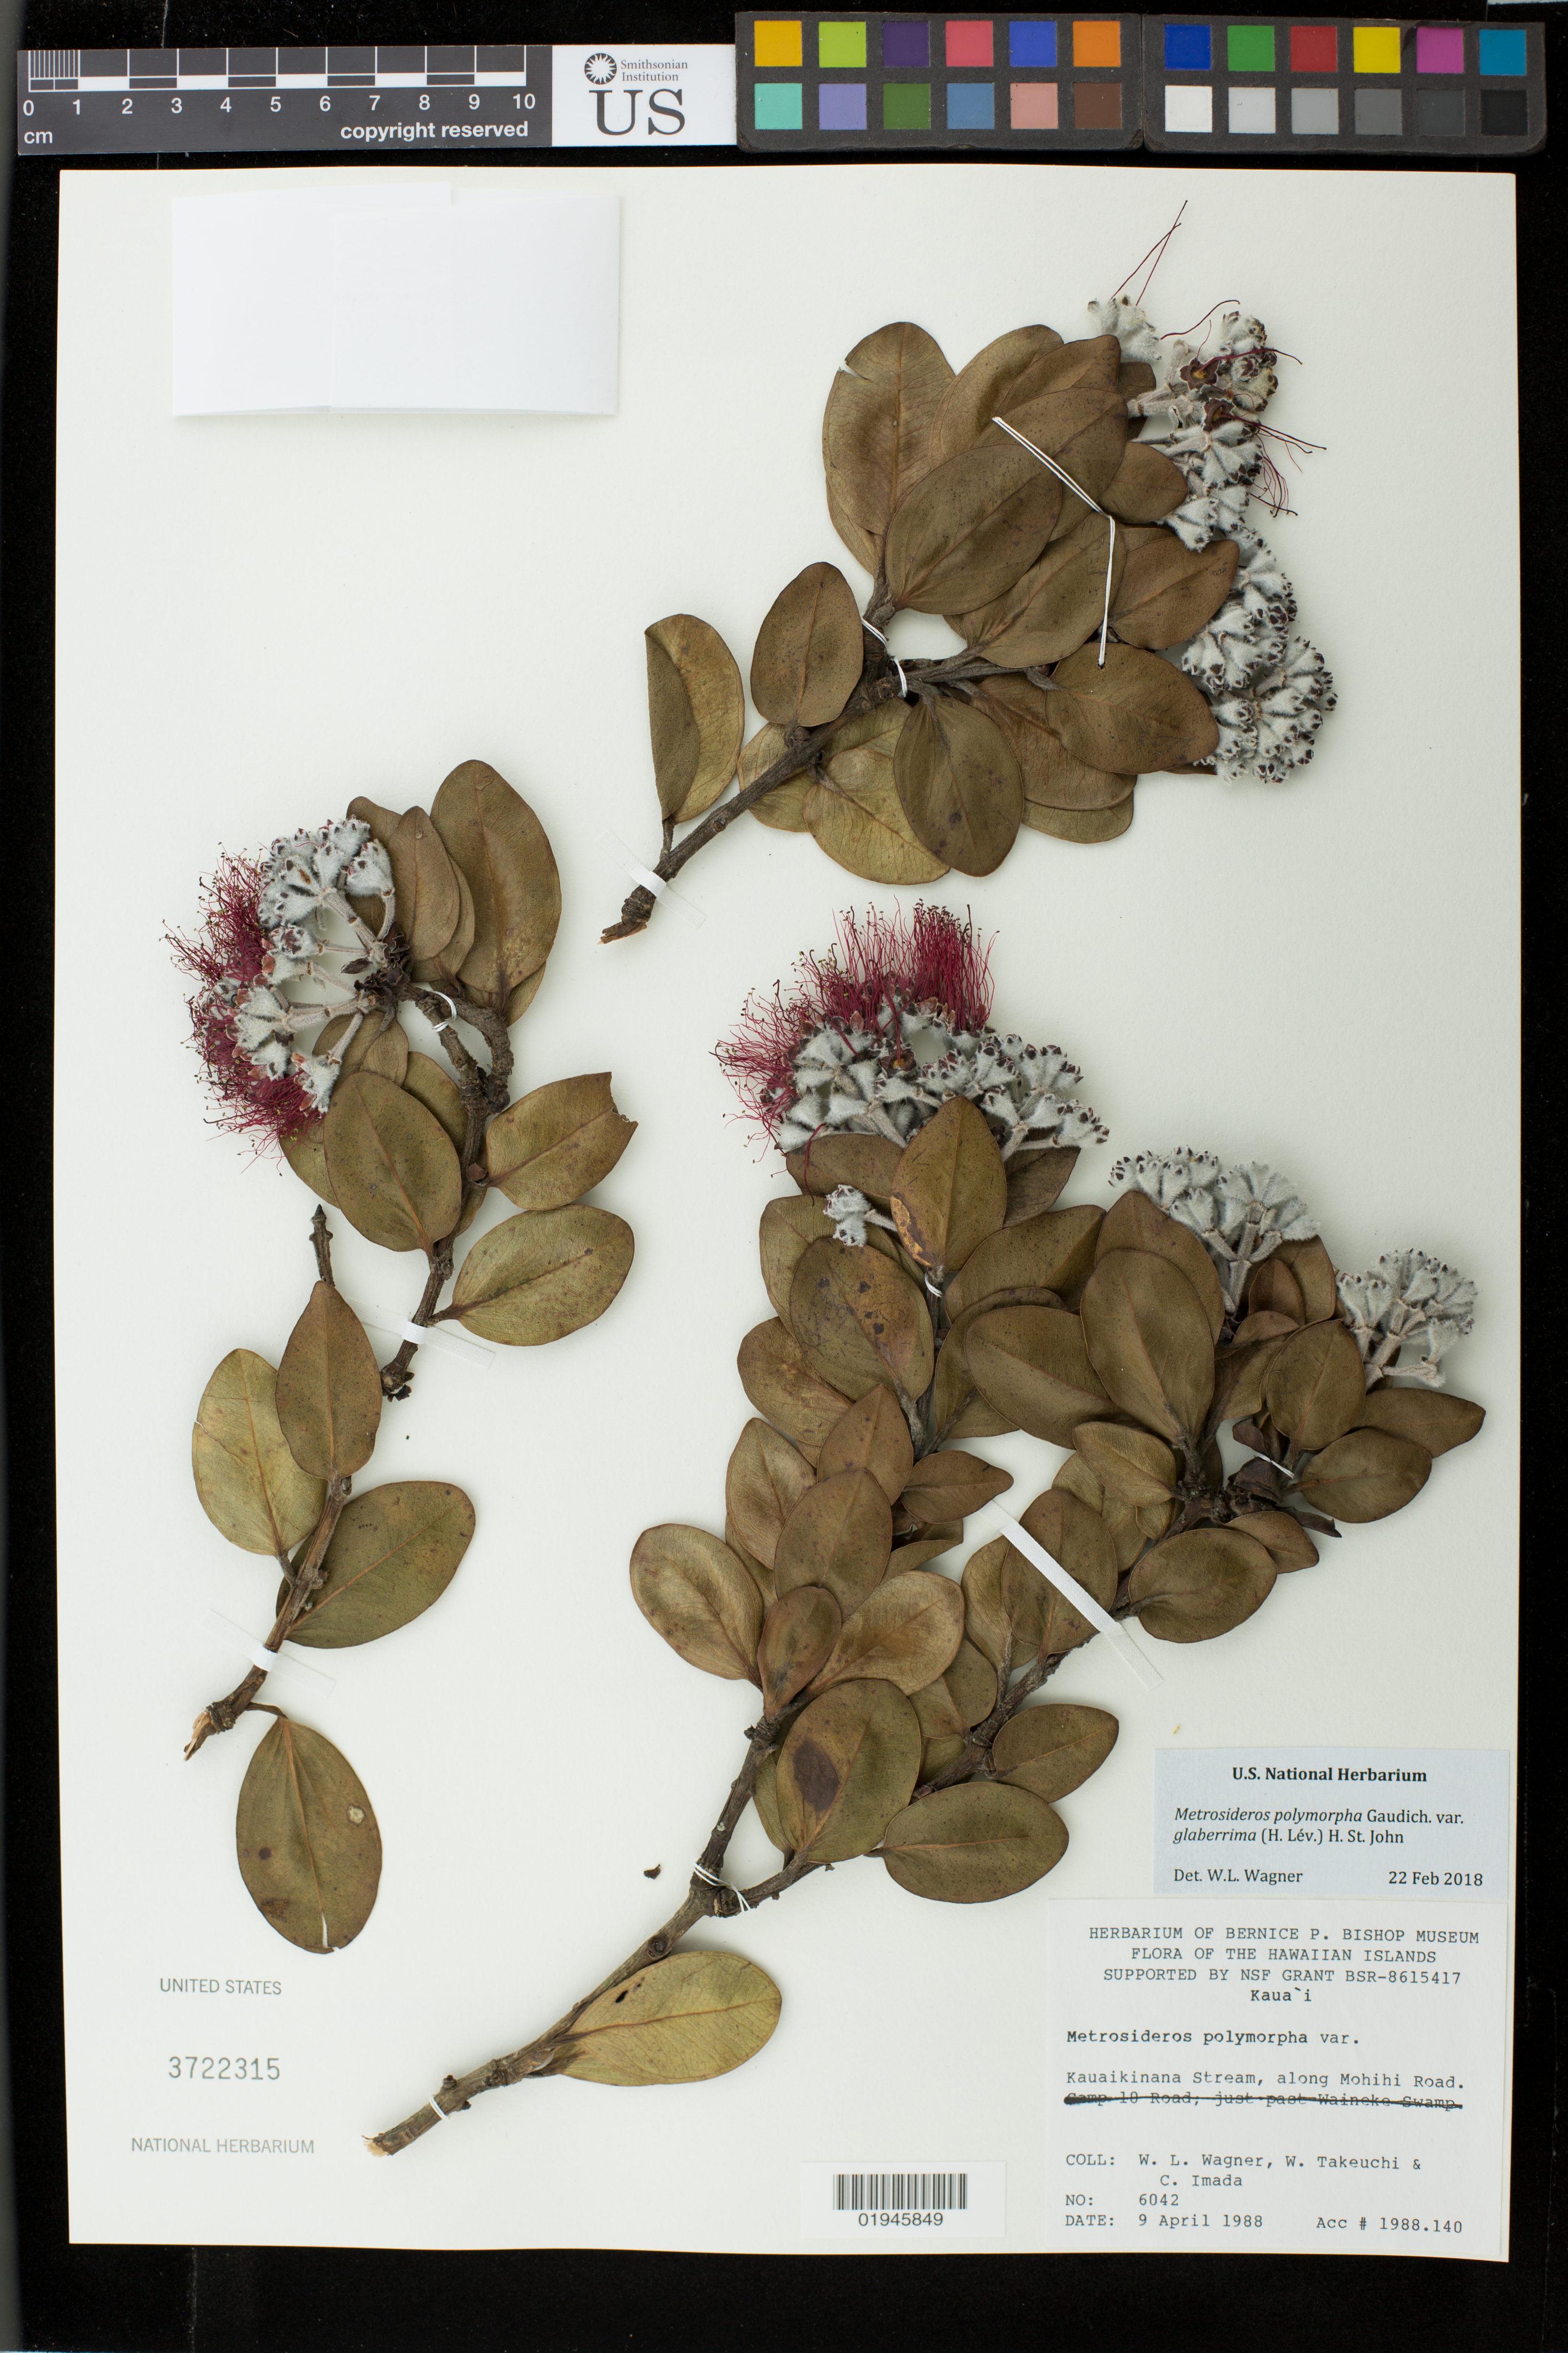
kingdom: Plantae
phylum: Tracheophyta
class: Magnoliopsida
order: Myrtales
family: Myrtaceae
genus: Metrosideros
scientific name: Metrosideros polymorpha var. glaberrima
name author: (H. Lév.) H. St. John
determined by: Wagner, W. L., (BOT), Smithsonian Institution - National Museum of Natural History (UNITED STATES)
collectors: W. L. Wagner, W. N. Takeuchi & C. Imada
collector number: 6042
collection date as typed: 9 Apr 1988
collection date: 1988-04-09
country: United States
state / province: Hawaii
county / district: Kauai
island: Kaua'i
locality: Kauaikinana Stream, along Mohihi Road.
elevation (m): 0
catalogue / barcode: US 3722315